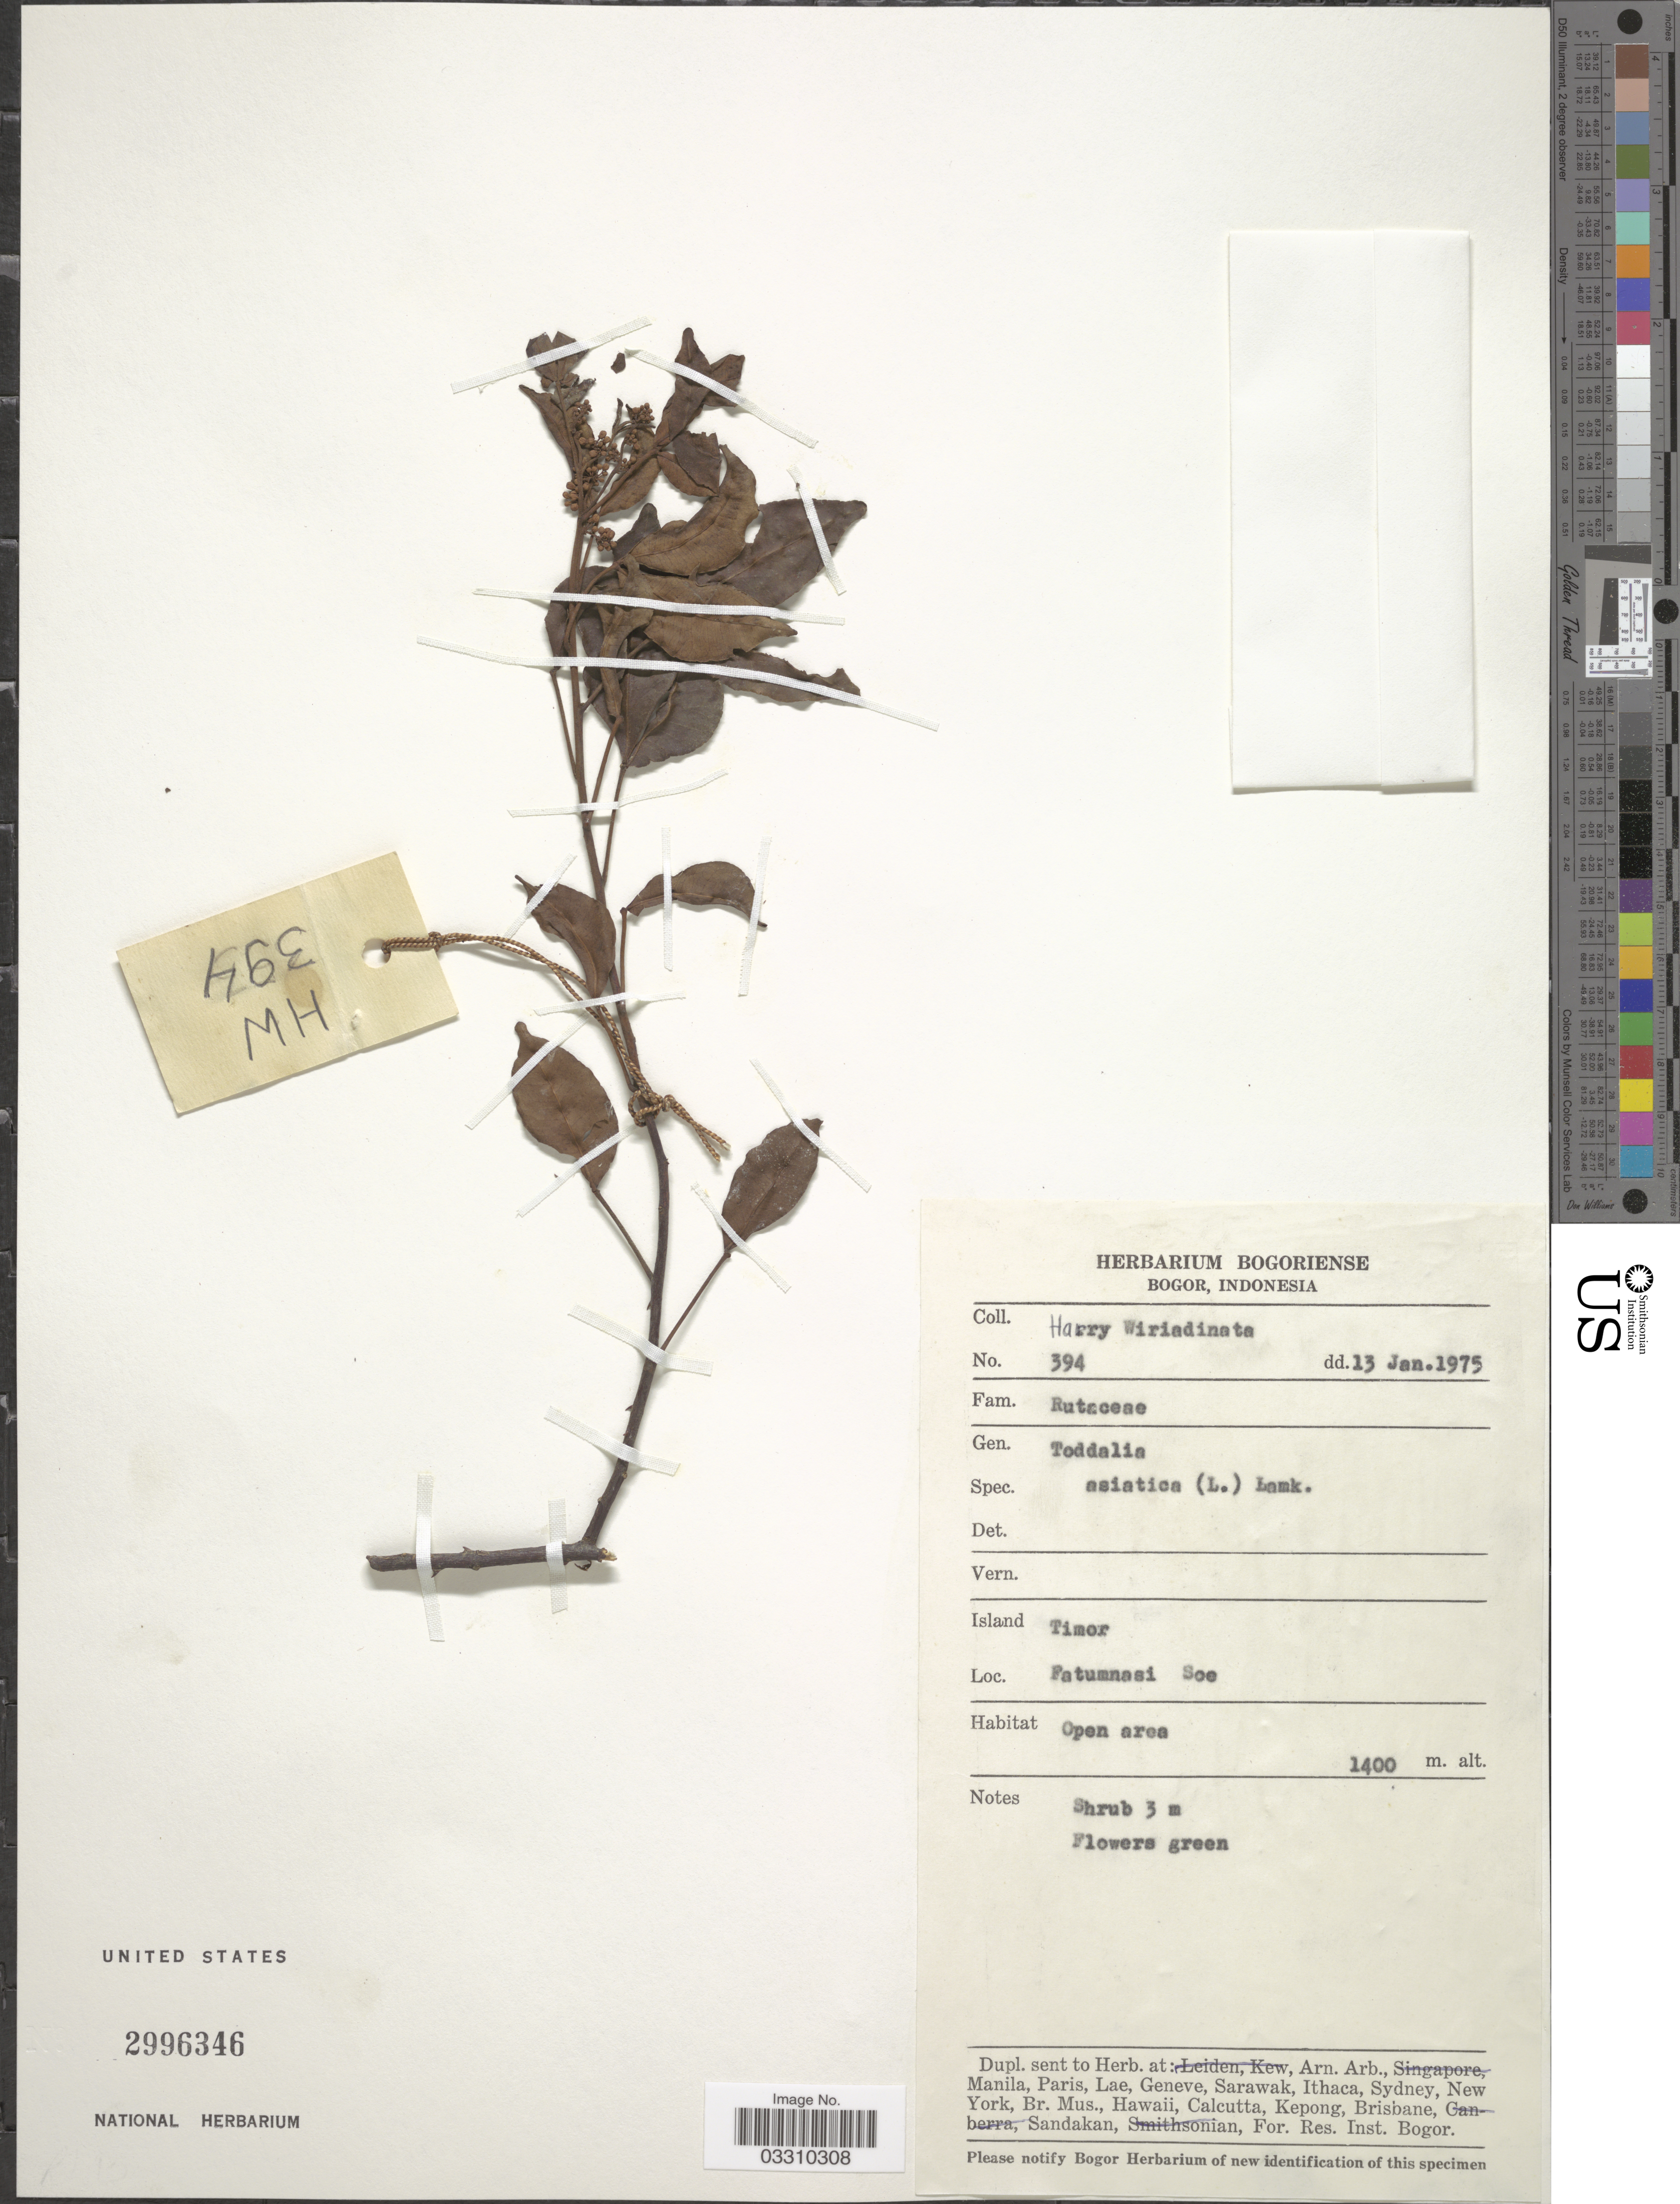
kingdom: Plantae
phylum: Tracheophyta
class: Magnoliopsida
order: Sapindales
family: Rutaceae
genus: Zanthoxylum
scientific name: Zanthoxylum asiaticum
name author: (L.) Appelhans et al.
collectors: H. Wiriadinata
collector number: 394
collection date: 1975-01-13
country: Indonesia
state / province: Nusa Tenggara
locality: Island Timor. Fatumnasi Soe.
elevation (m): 1400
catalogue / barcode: US 2996346